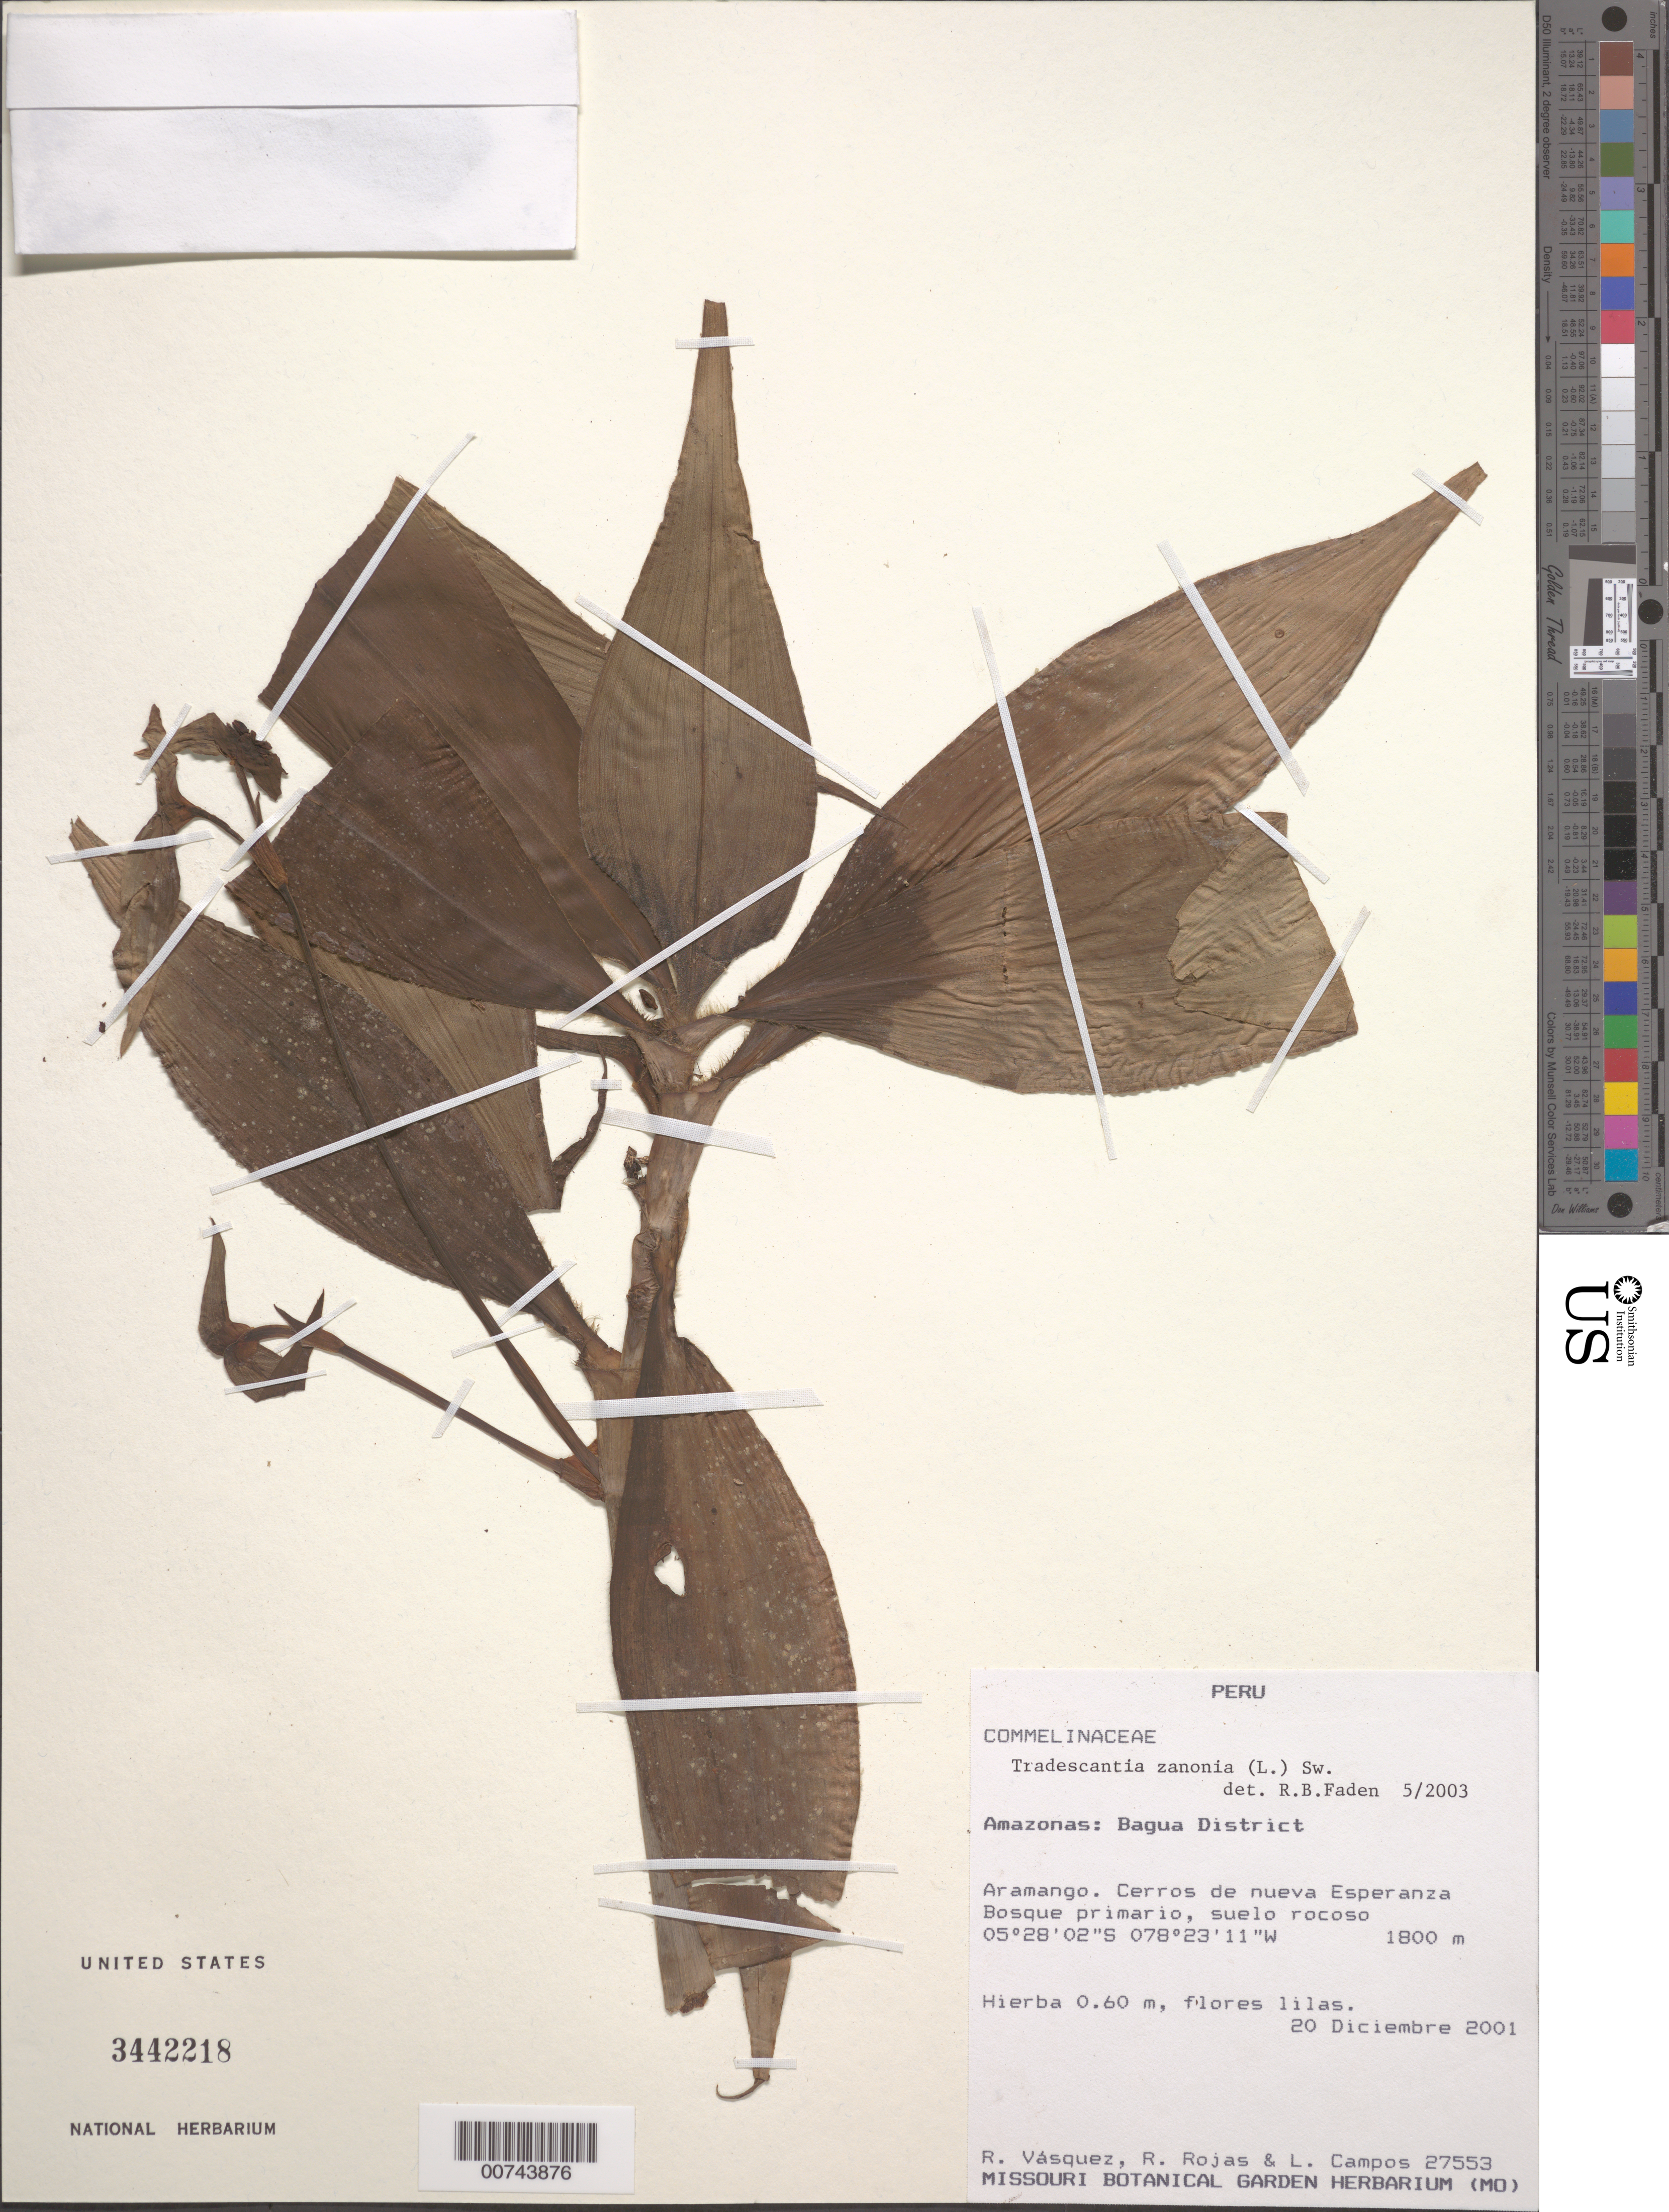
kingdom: Plantae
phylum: Tracheophyta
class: Liliopsida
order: Commelinales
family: Commelinaceae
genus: Tradescantia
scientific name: Tradescantia zanonia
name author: (L.) Sw.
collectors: R. Vásquez, R. Rojas & L. Campos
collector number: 27553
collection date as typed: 20 Dec 2001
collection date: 2001-12-20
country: Peru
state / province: Amazonas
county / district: Bagua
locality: Aramango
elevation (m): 1800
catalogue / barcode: US 3442218